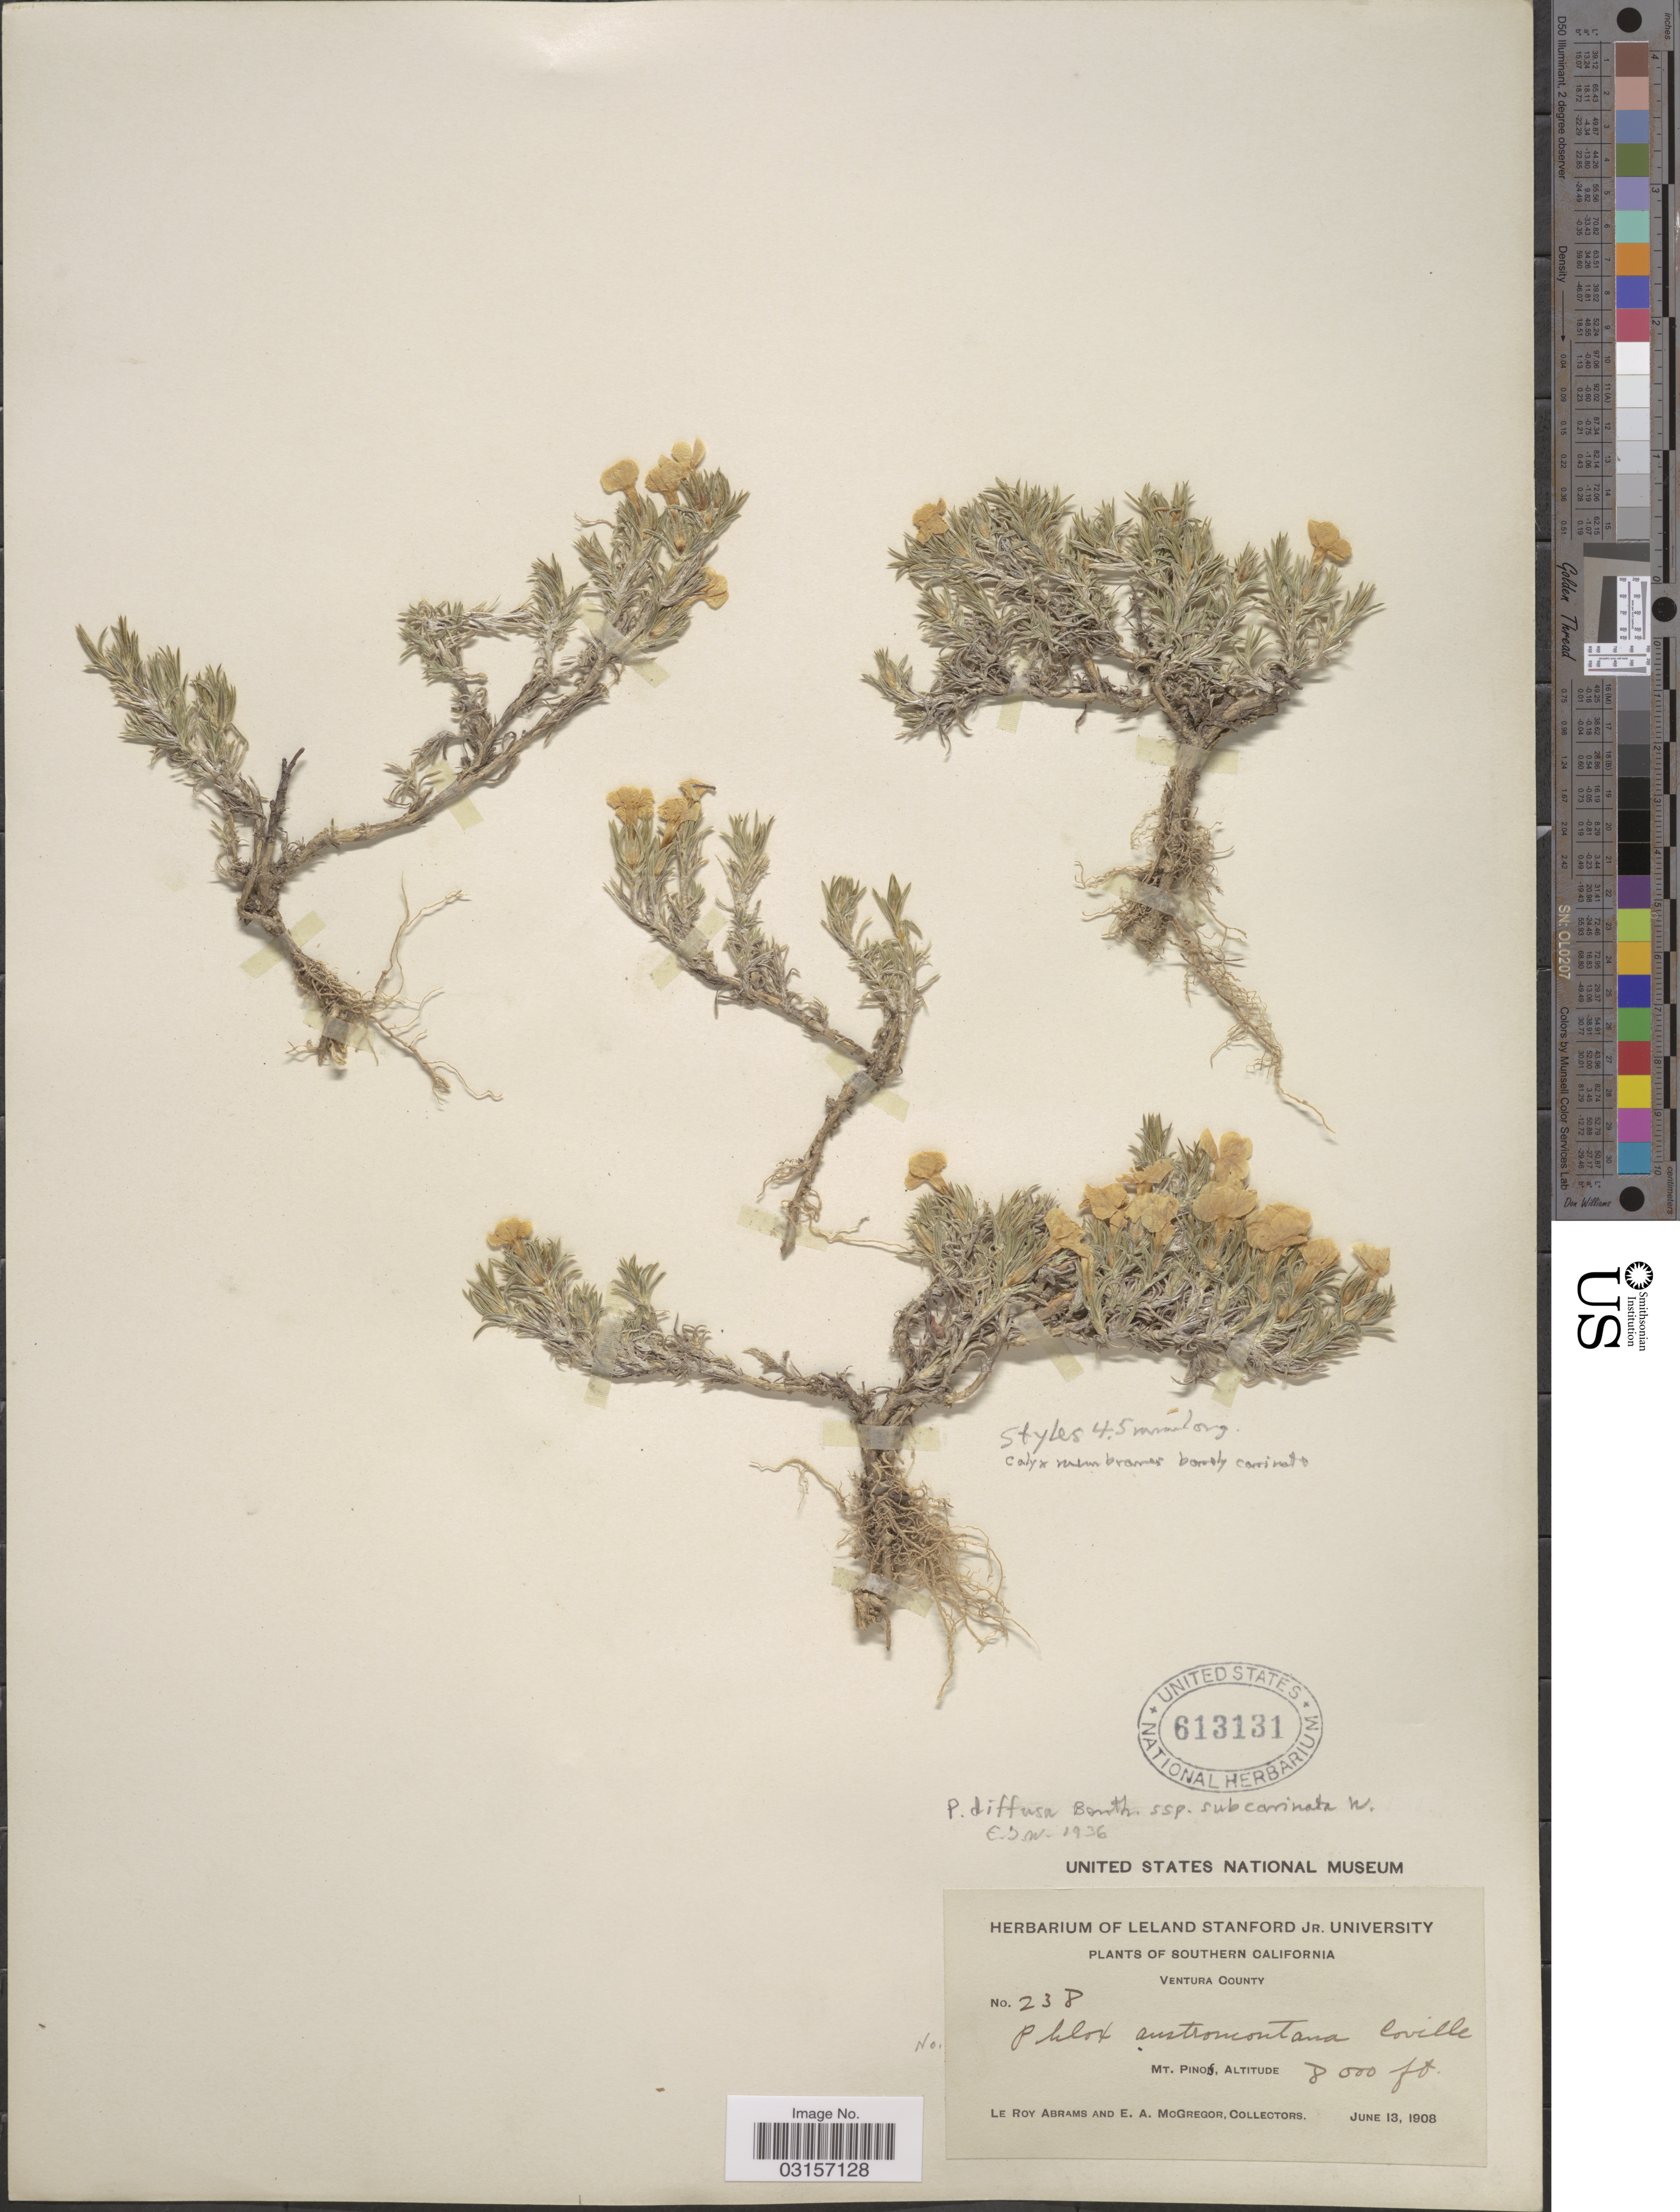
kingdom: Plantae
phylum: Tracheophyta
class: Magnoliopsida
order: Ericales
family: Polemoniaceae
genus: Phlox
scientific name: Phlox diffusa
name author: Benth.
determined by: Mayfield, M. H.; Ferguson, C. J.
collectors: L. Abrams & E. A. McGregor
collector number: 238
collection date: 1908-06-13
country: United States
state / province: California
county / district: Ventura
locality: Southern California, Ventura County, Mt. Pinos.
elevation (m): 2438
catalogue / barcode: US 613131